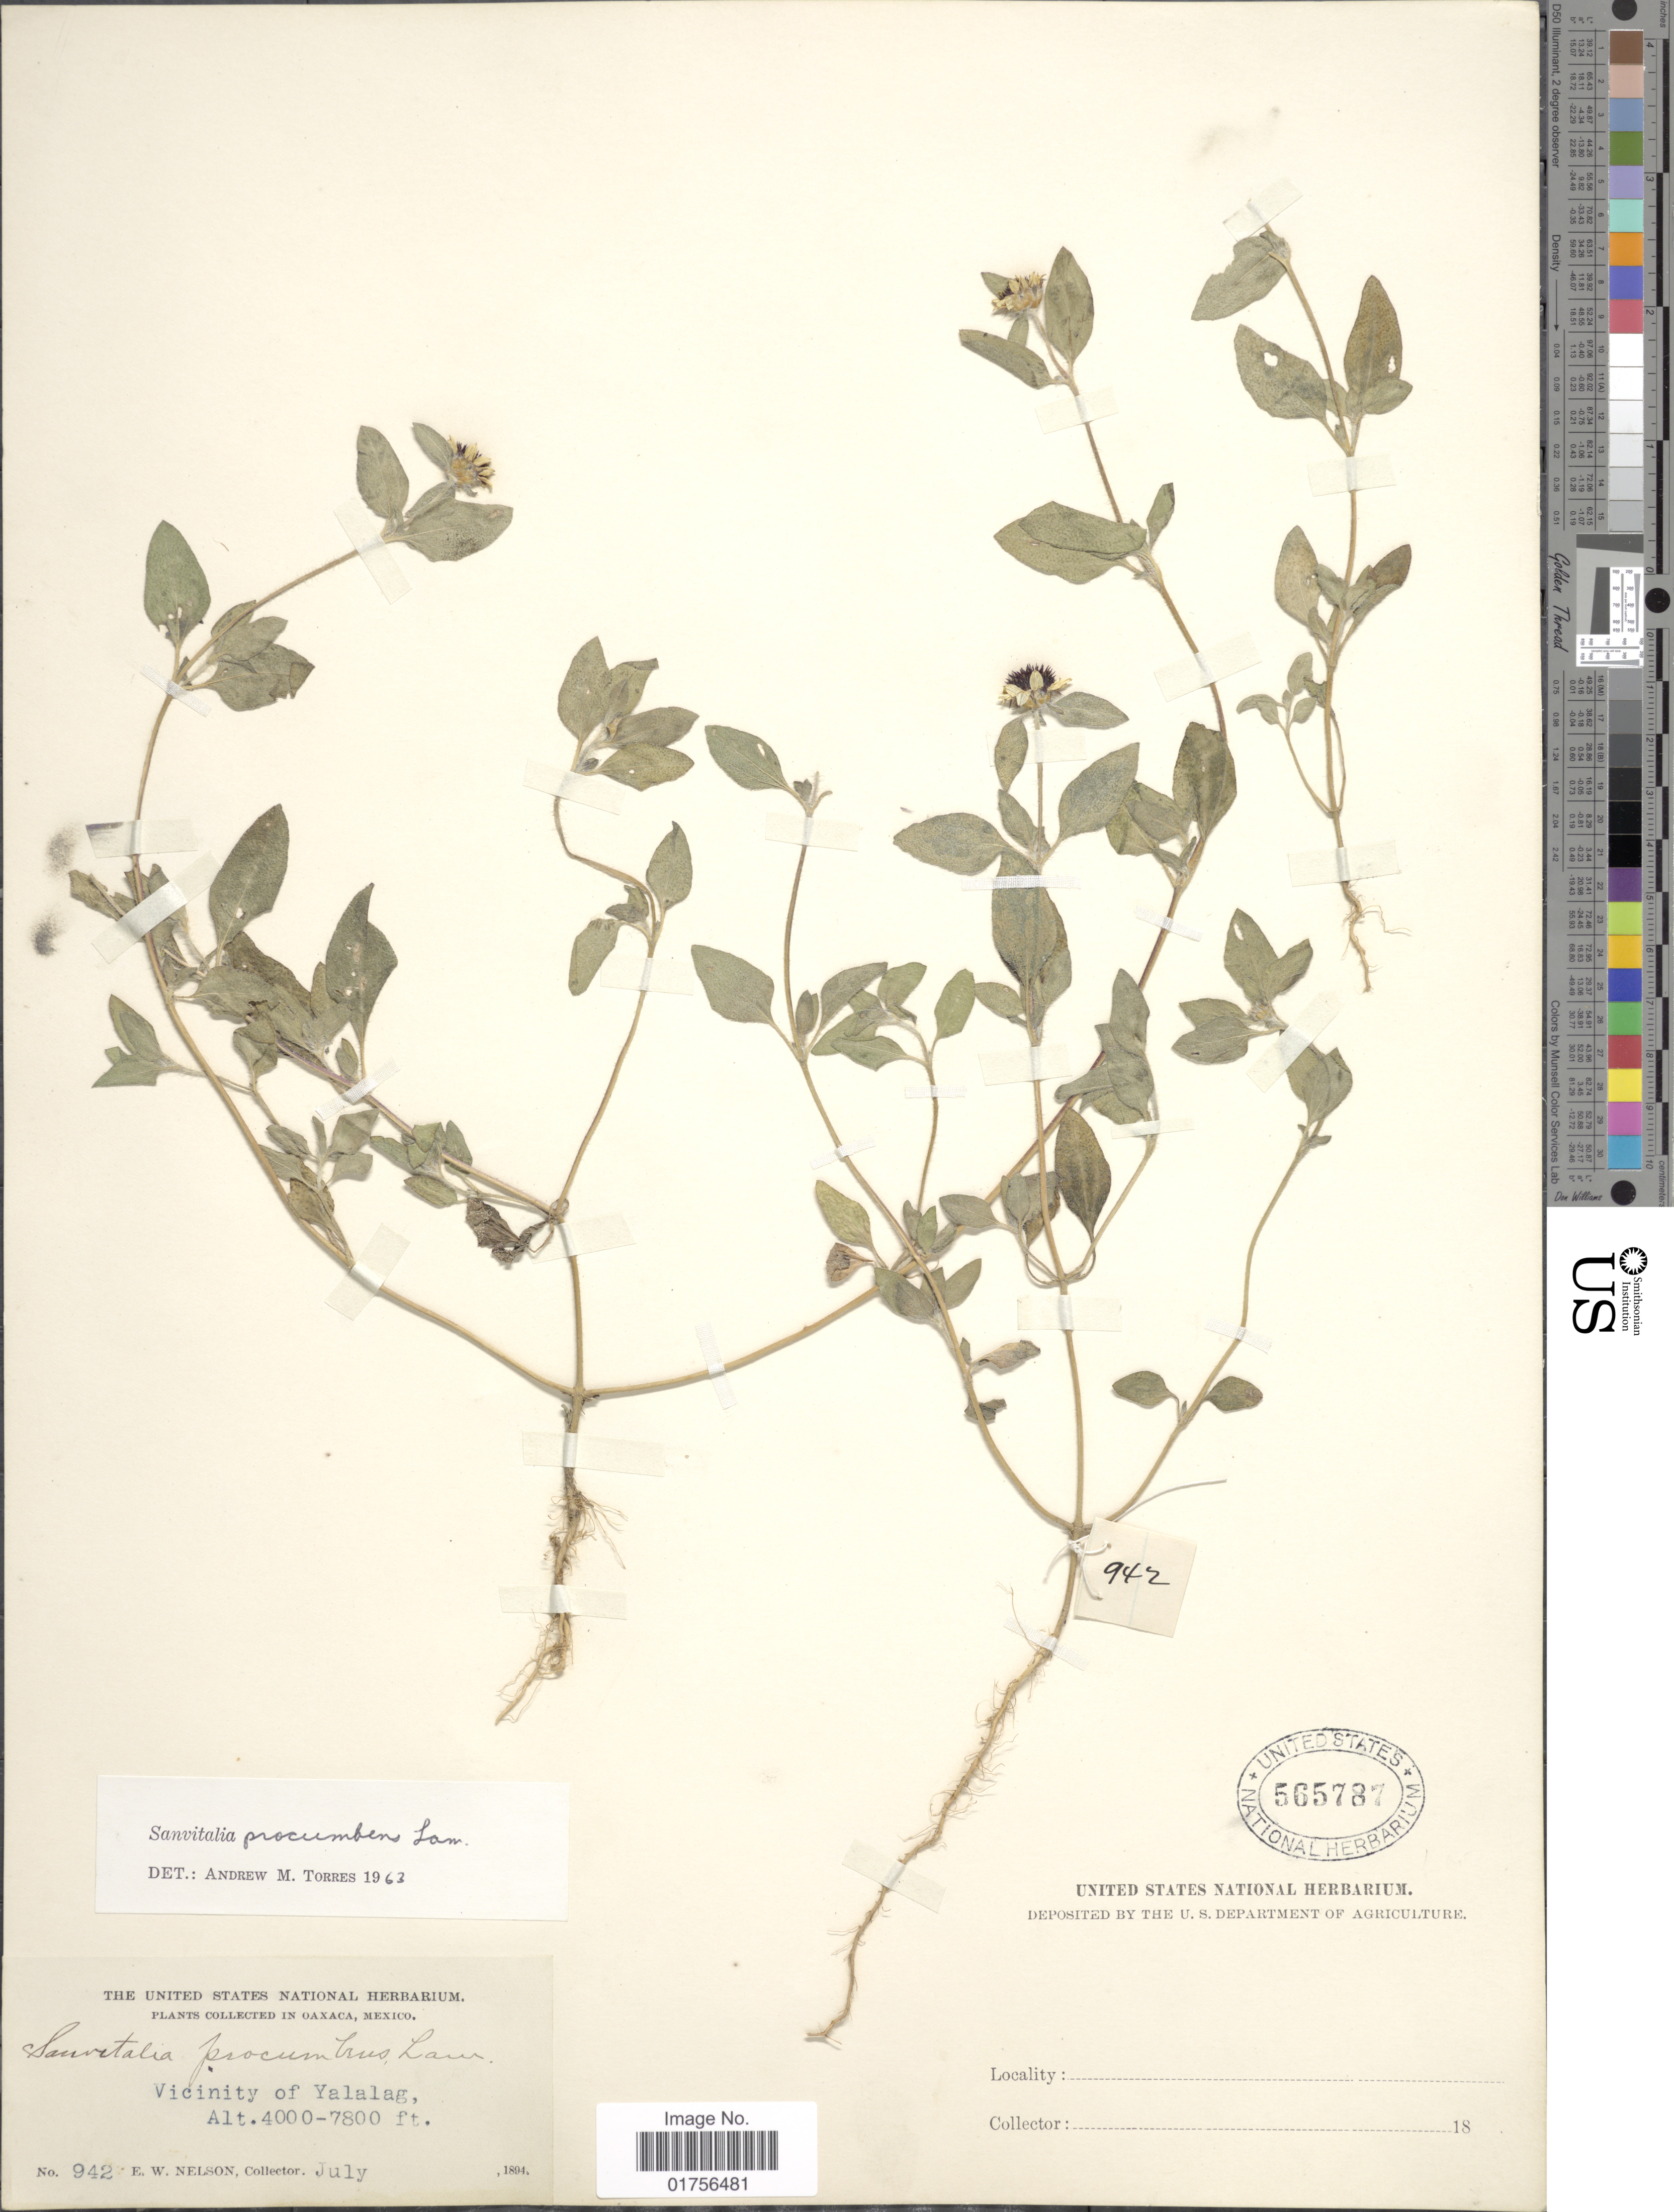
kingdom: Plantae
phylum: Tracheophyta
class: Magnoliopsida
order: Asterales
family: Asteraceae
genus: Sanvitalia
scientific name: Sanvitalia procumbens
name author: Lam.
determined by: Skibicki, Samuel V.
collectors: E. W. Nelson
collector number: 942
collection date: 1894-07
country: Mexico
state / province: Oaxaca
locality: Vicinity of Yalalag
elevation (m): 1219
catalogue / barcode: US 565787